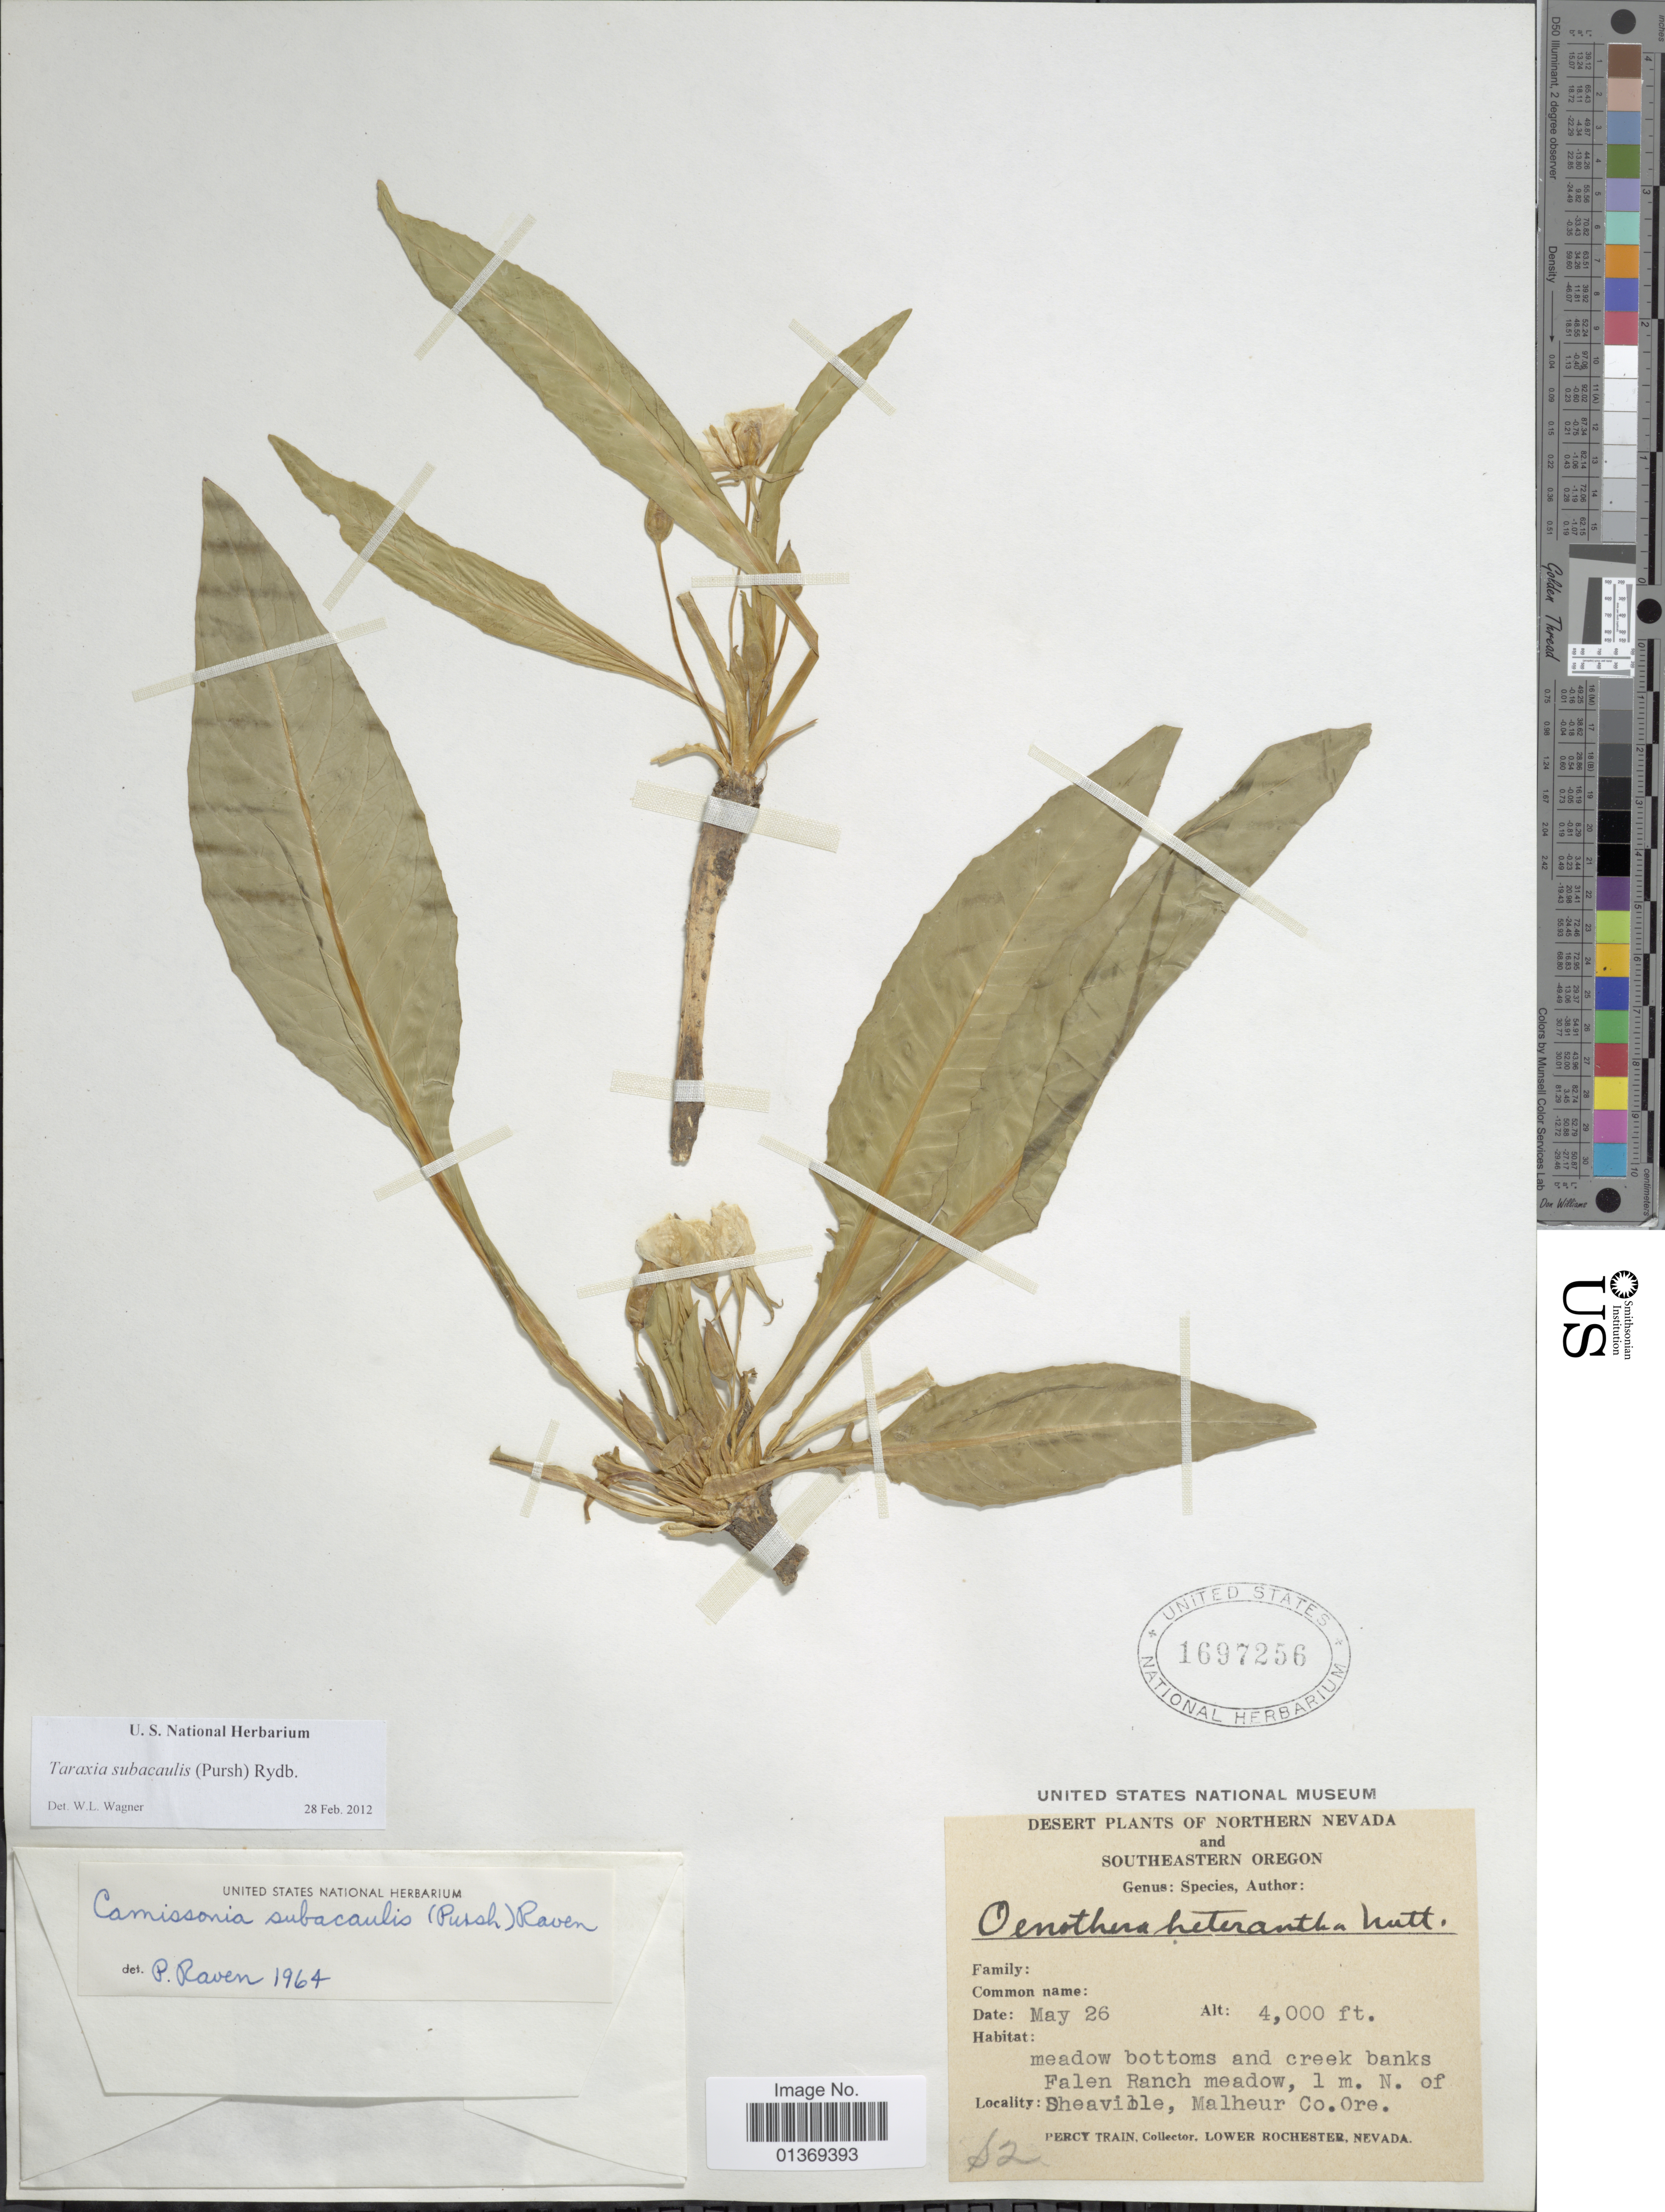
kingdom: Plantae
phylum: Tracheophyta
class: Magnoliopsida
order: Myrtales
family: Onagraceae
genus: Taraxia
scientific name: Taraxia subacaulis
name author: (Pursh) Rydb.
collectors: P. Train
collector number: S2*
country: United States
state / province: Oregon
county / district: Malheur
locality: Desert Plants of Northern Nevada and Southeastern Oregon, meadow bottoms and creek banks Falen Ranch meadow, 1 m. N. of Sheaville, Malheur Co.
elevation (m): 1219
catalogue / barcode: US 1697256